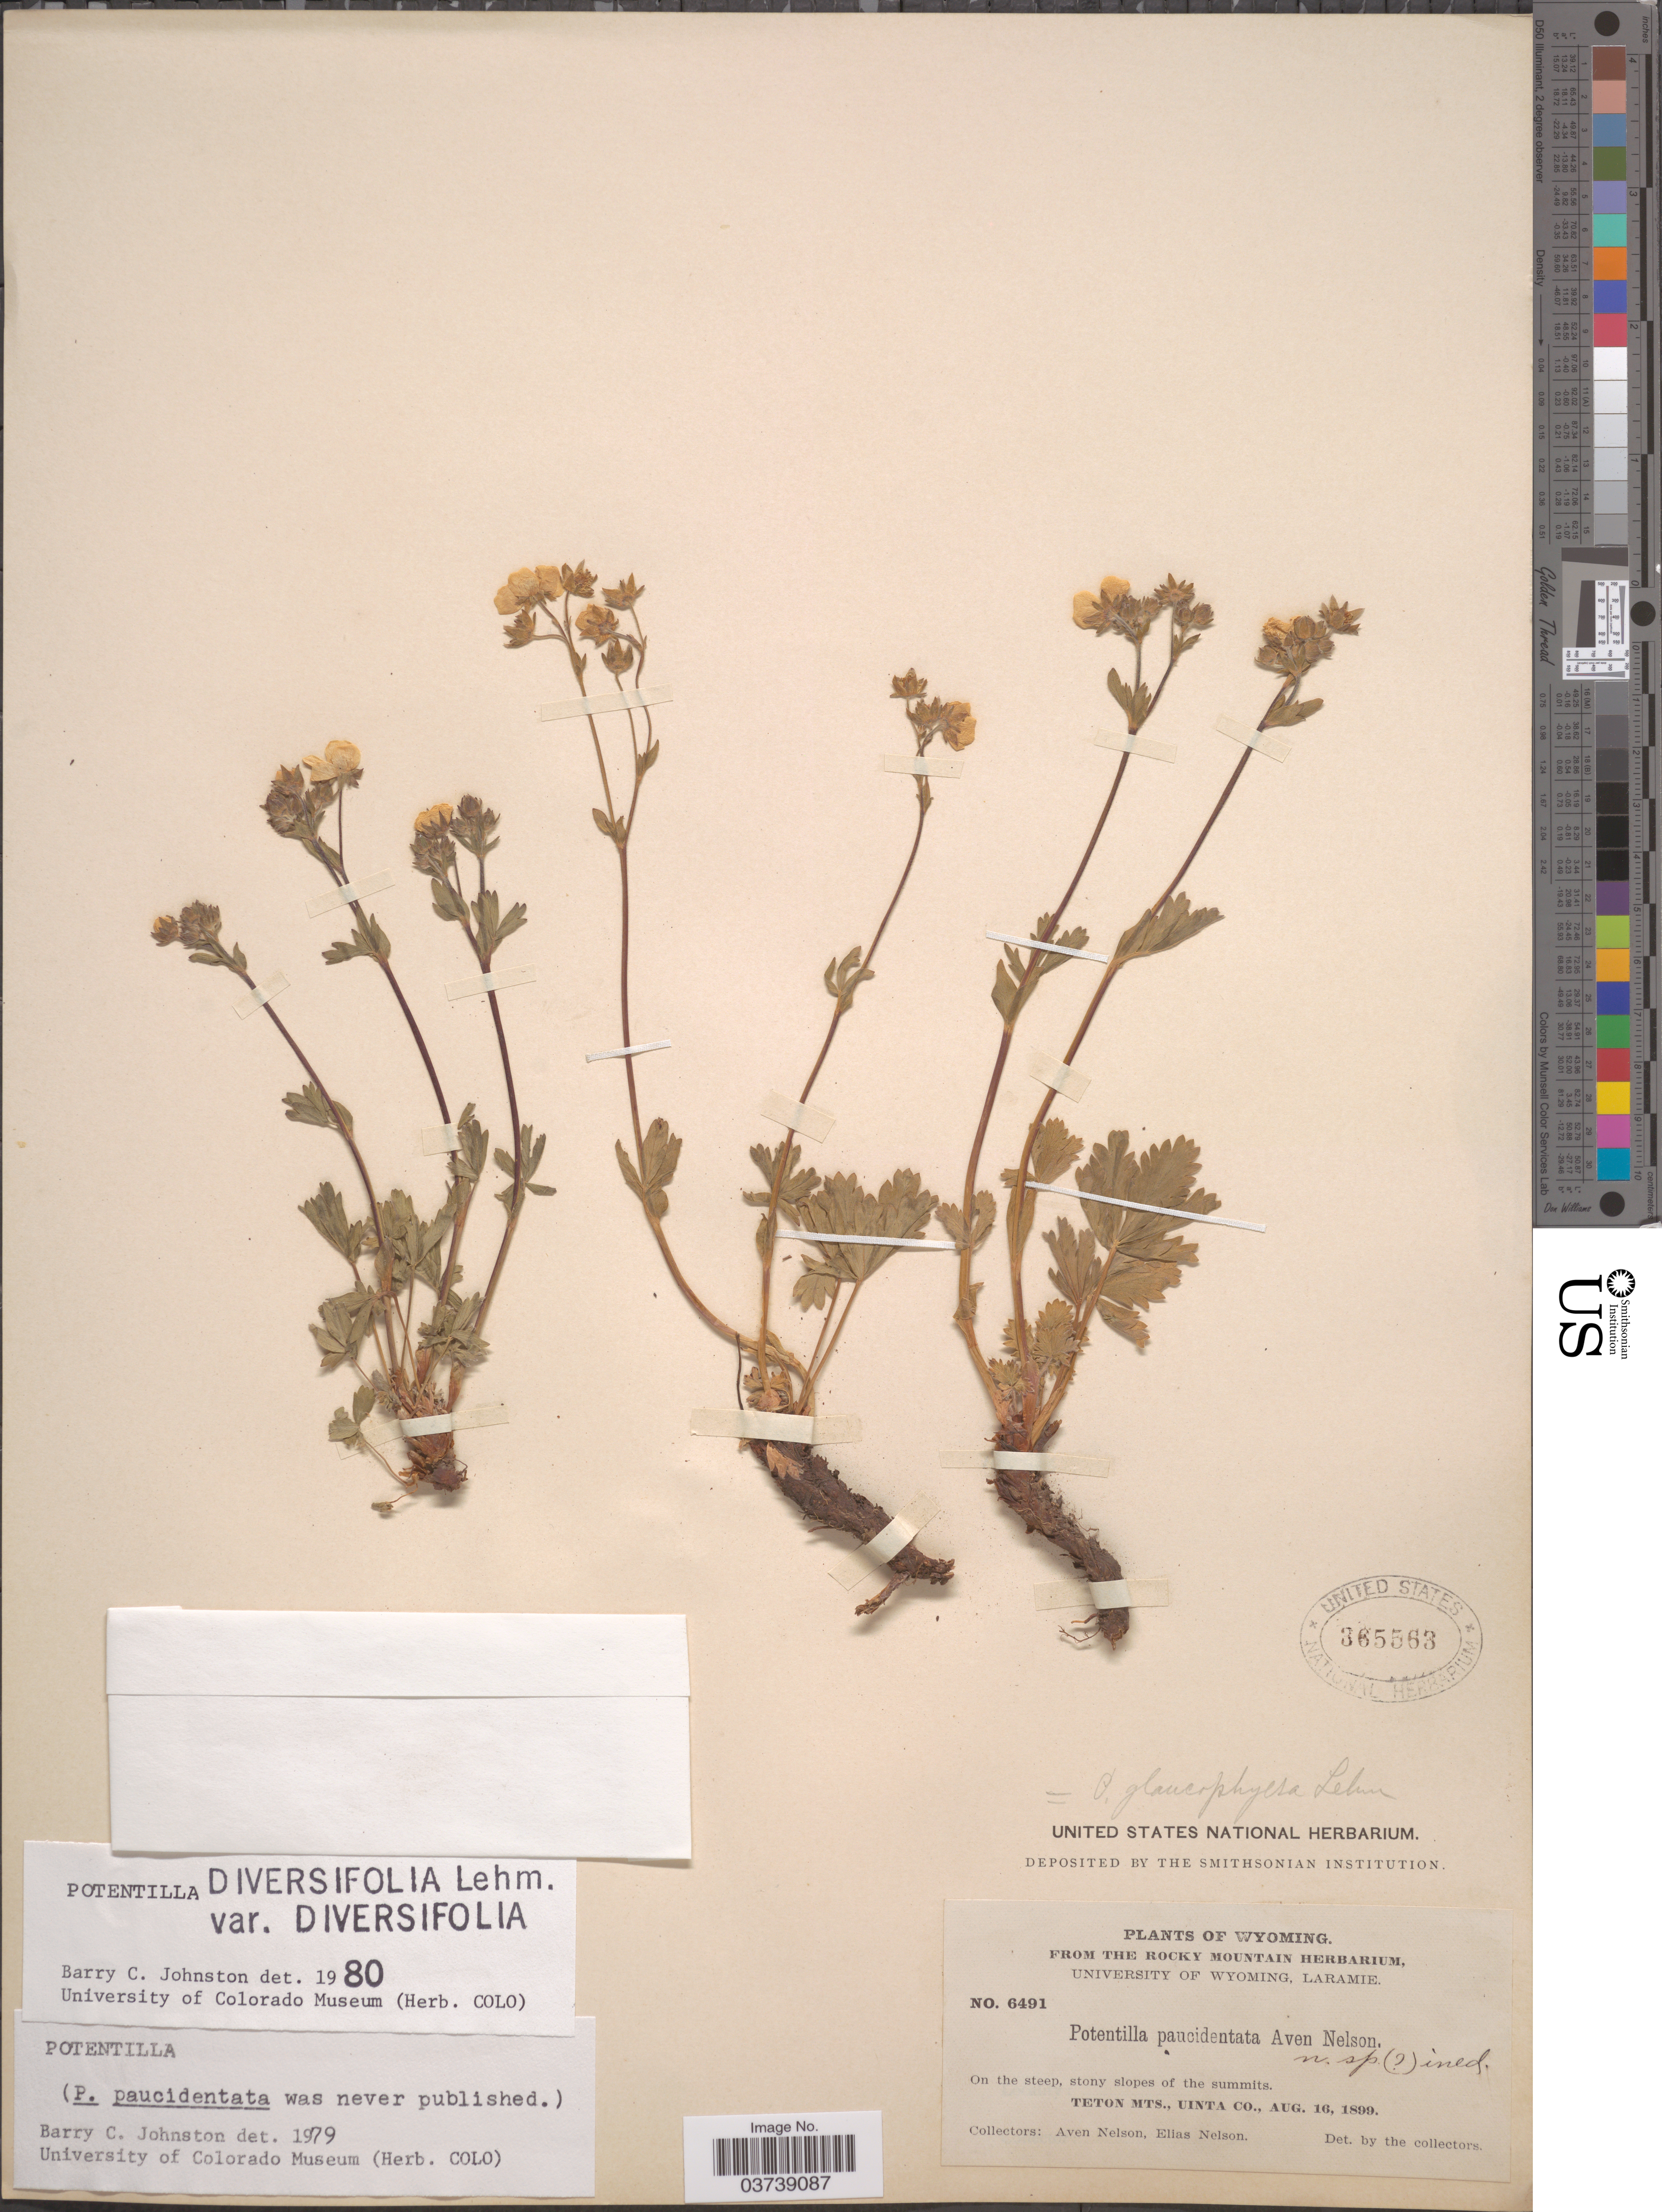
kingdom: Plantae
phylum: Tracheophyta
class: Magnoliopsida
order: Rosales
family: Rosaceae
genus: Potentilla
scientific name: Potentilla diversifolia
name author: Lehm.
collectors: A. Nelson & E. Nelson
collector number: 6491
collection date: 1899-08-16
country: United States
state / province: Wyoming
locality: On the steep, stony slopes of the summits. Teton Mts., Uinta Co.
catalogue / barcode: US 365563